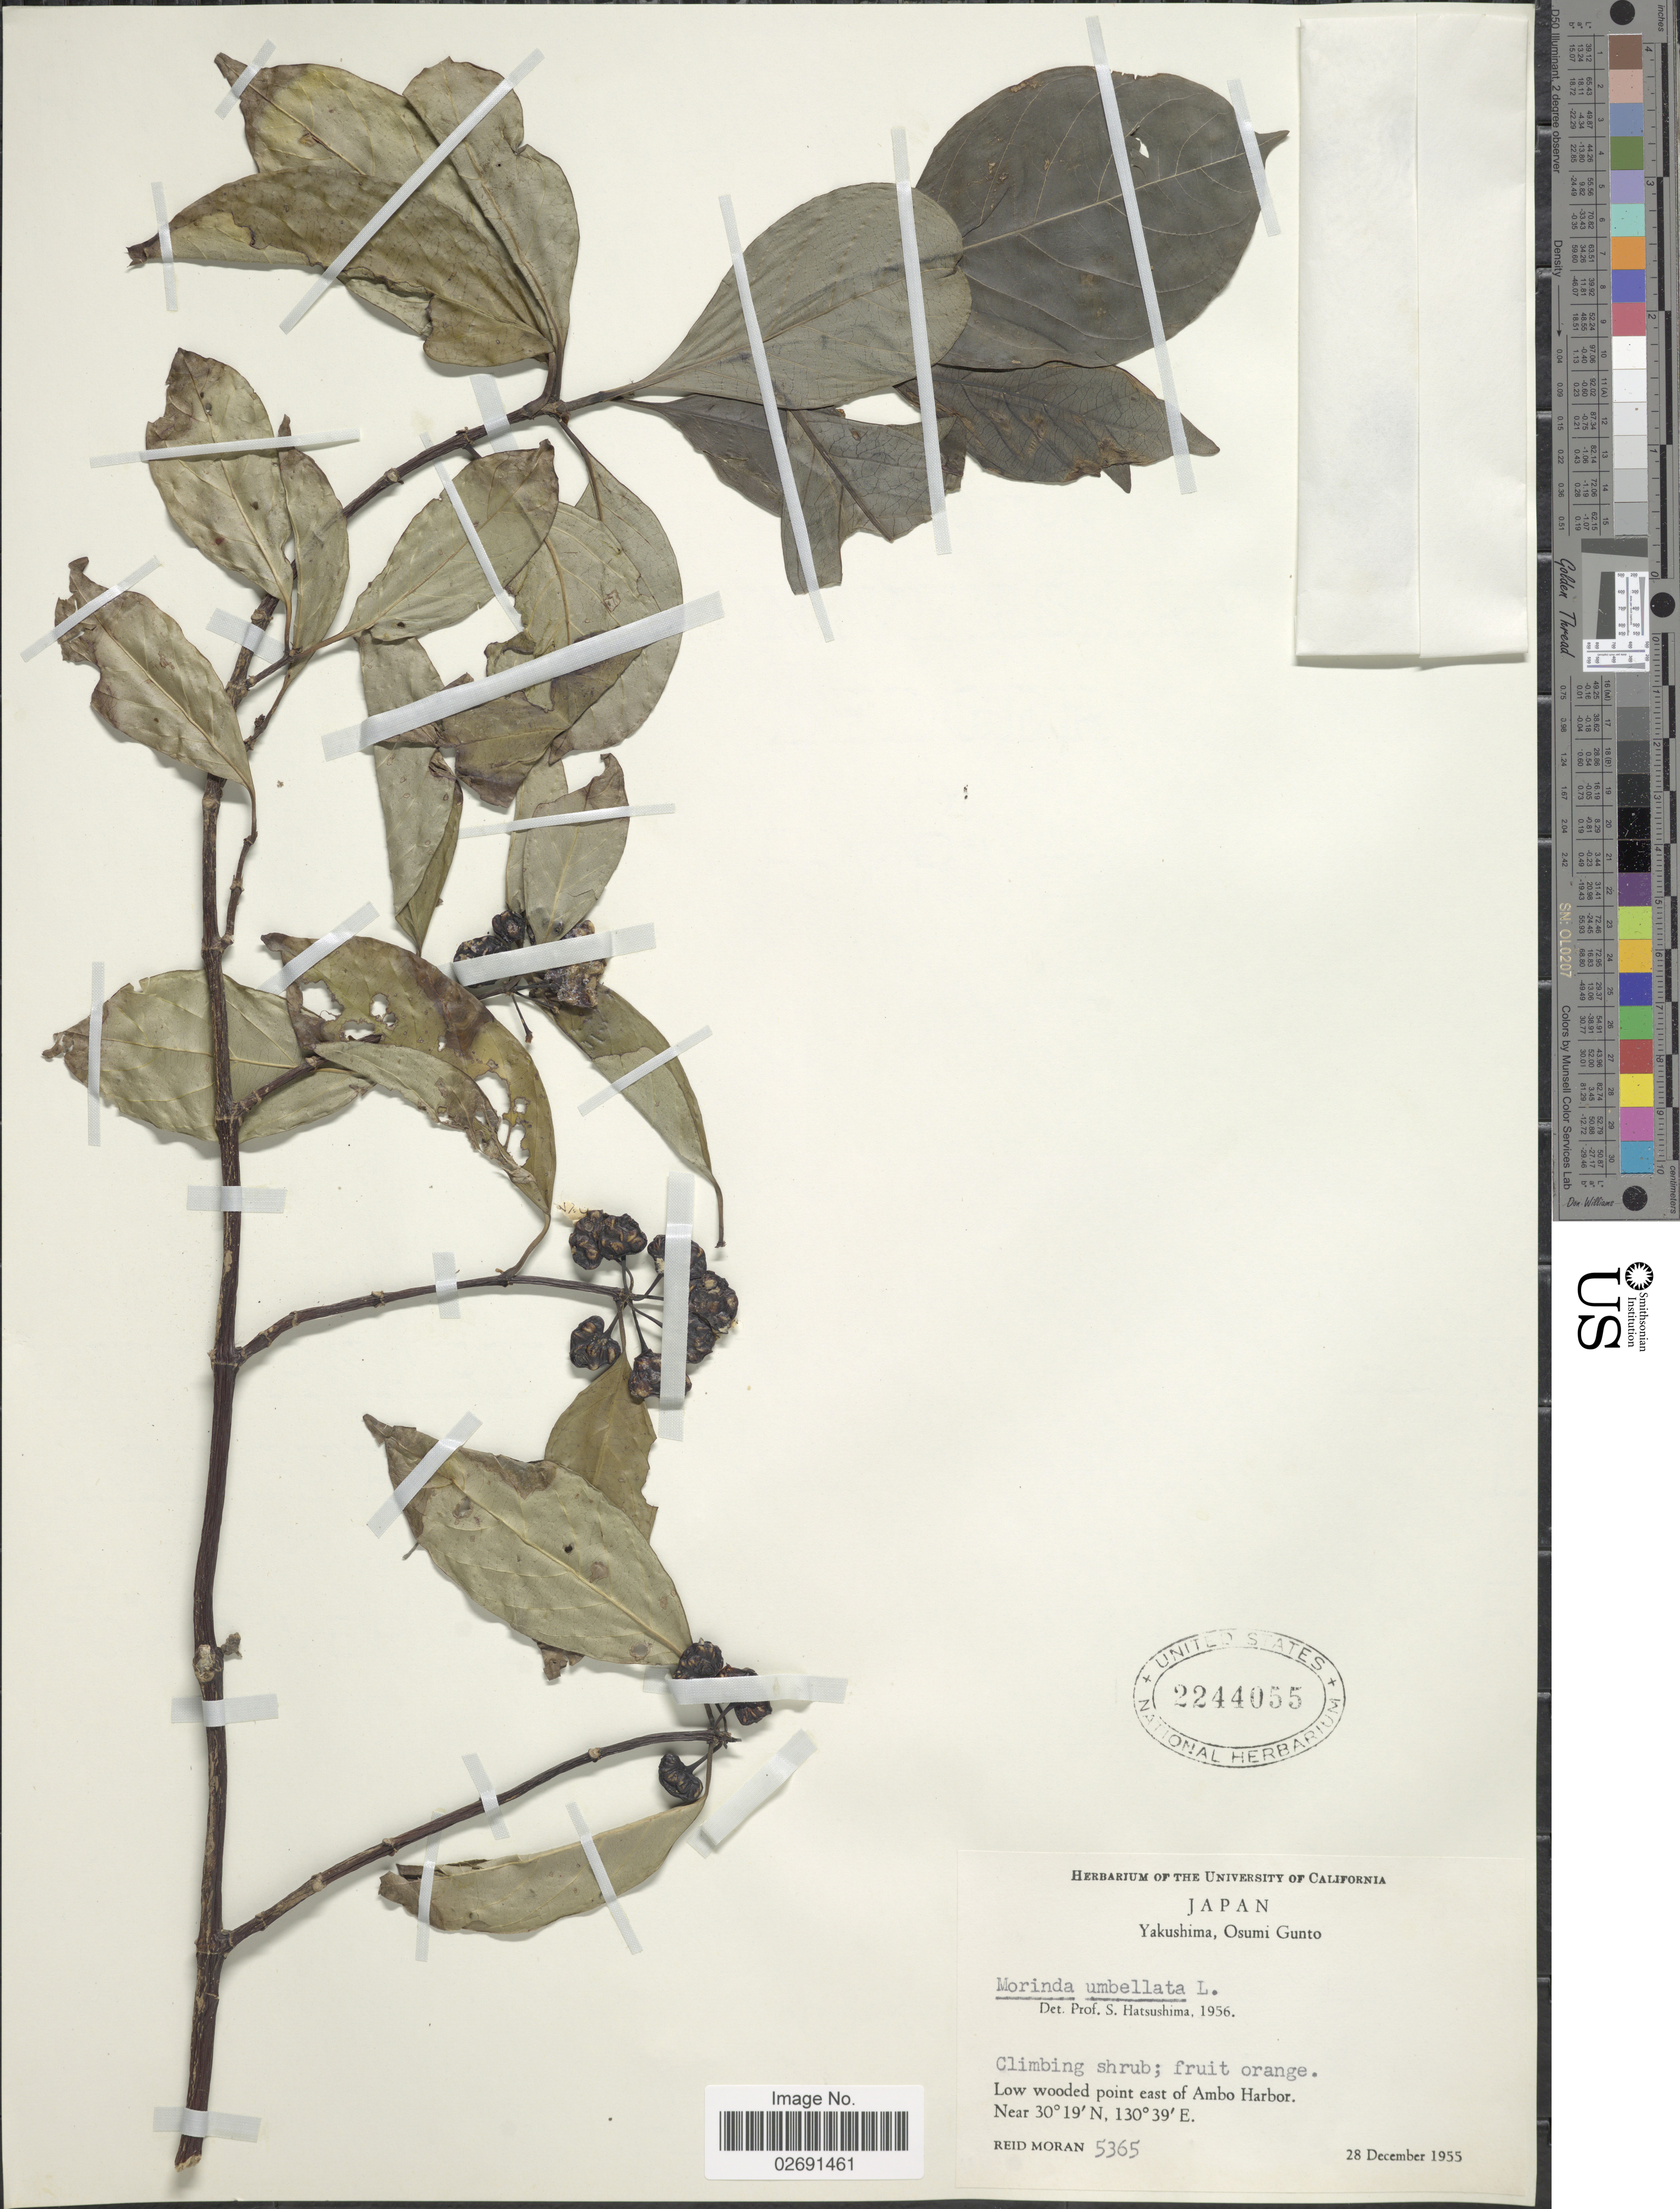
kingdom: Plantae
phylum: Tracheophyta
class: Magnoliopsida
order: Gentianales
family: Rubiaceae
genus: Gynochthodes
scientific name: Gynochthodes umbellata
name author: (L.) Razafim. & B. Bremer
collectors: R. V. Moran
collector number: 5365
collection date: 1955-12-28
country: Japan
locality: Yakushima, Osumi Gunto, low wooded point east of Ambo Harbor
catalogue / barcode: US 2244055